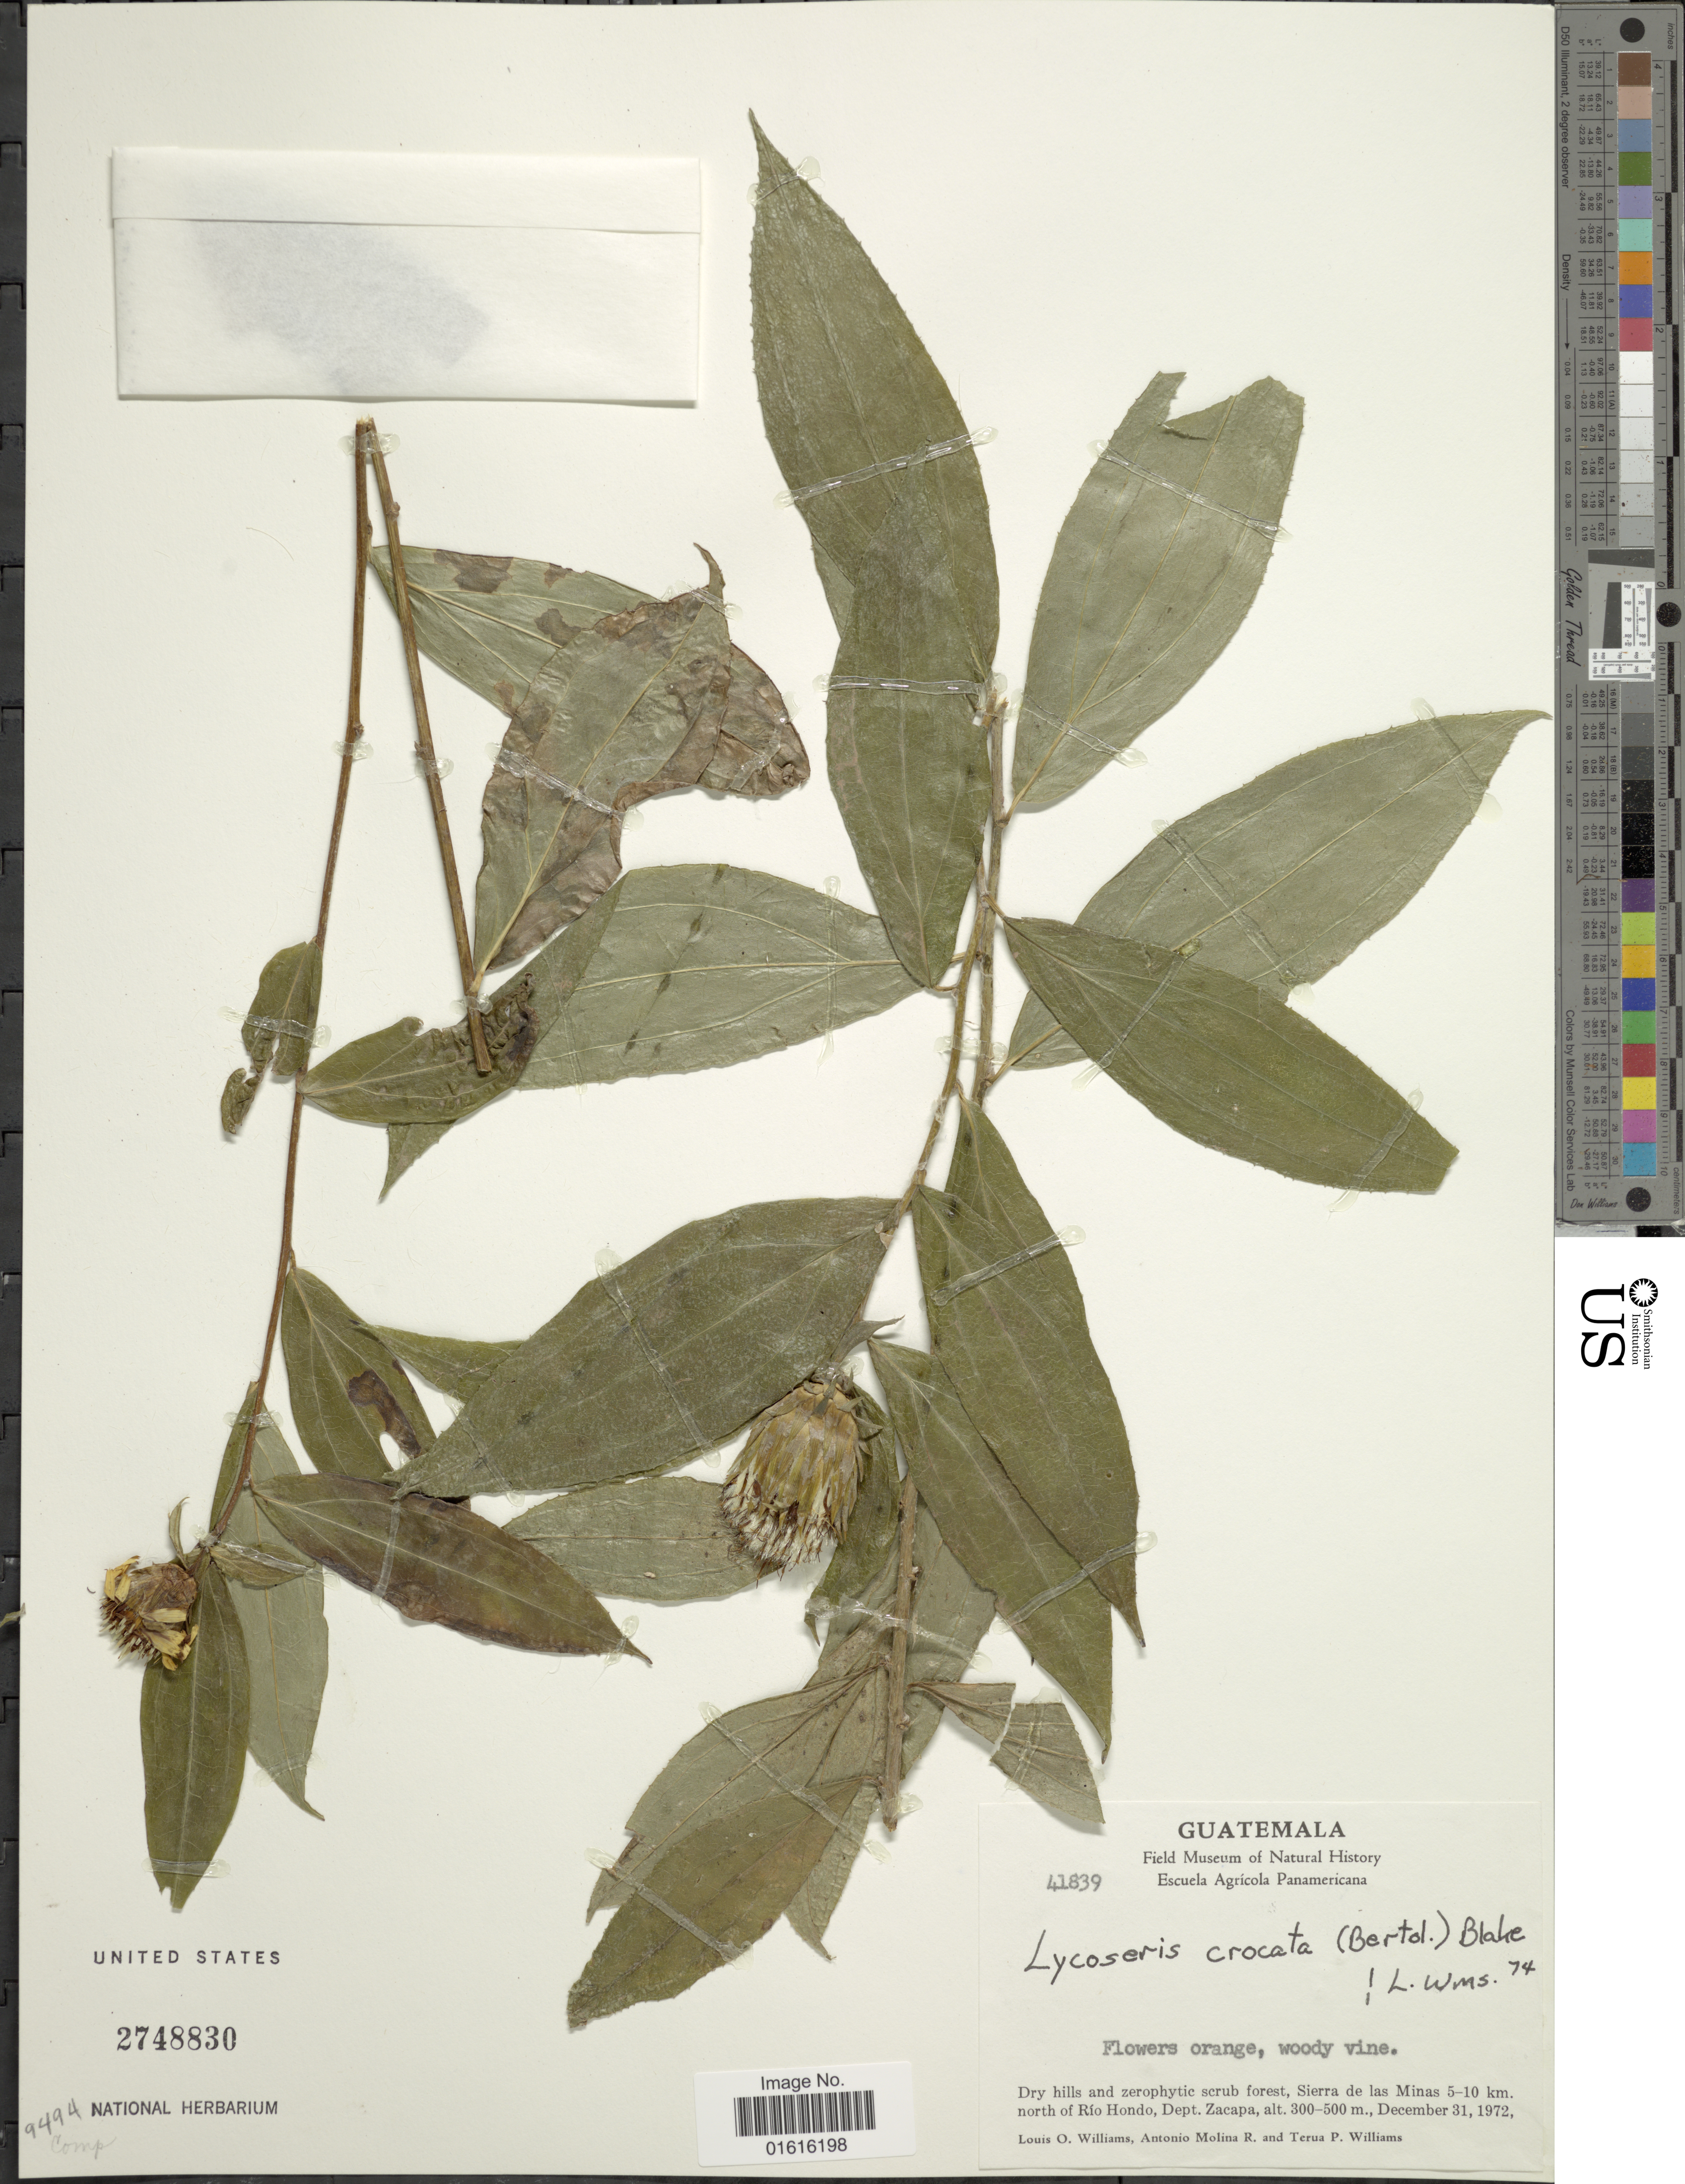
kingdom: Plantae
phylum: Tracheophyta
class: Magnoliopsida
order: Asterales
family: Asteraceae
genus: Lycoseris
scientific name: Lycoseris crocata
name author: S.F. Blake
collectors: L. O. Williams, A. Molina R. & T. P. Williams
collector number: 41839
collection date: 1972-12-31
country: Guatemala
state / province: Zacapa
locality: Dry hills and zerophytic scrub forest, Sierra de las Minas 5-10 km. north of Río Hondo, Dept. Zacapa.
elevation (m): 300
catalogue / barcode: US 2748830